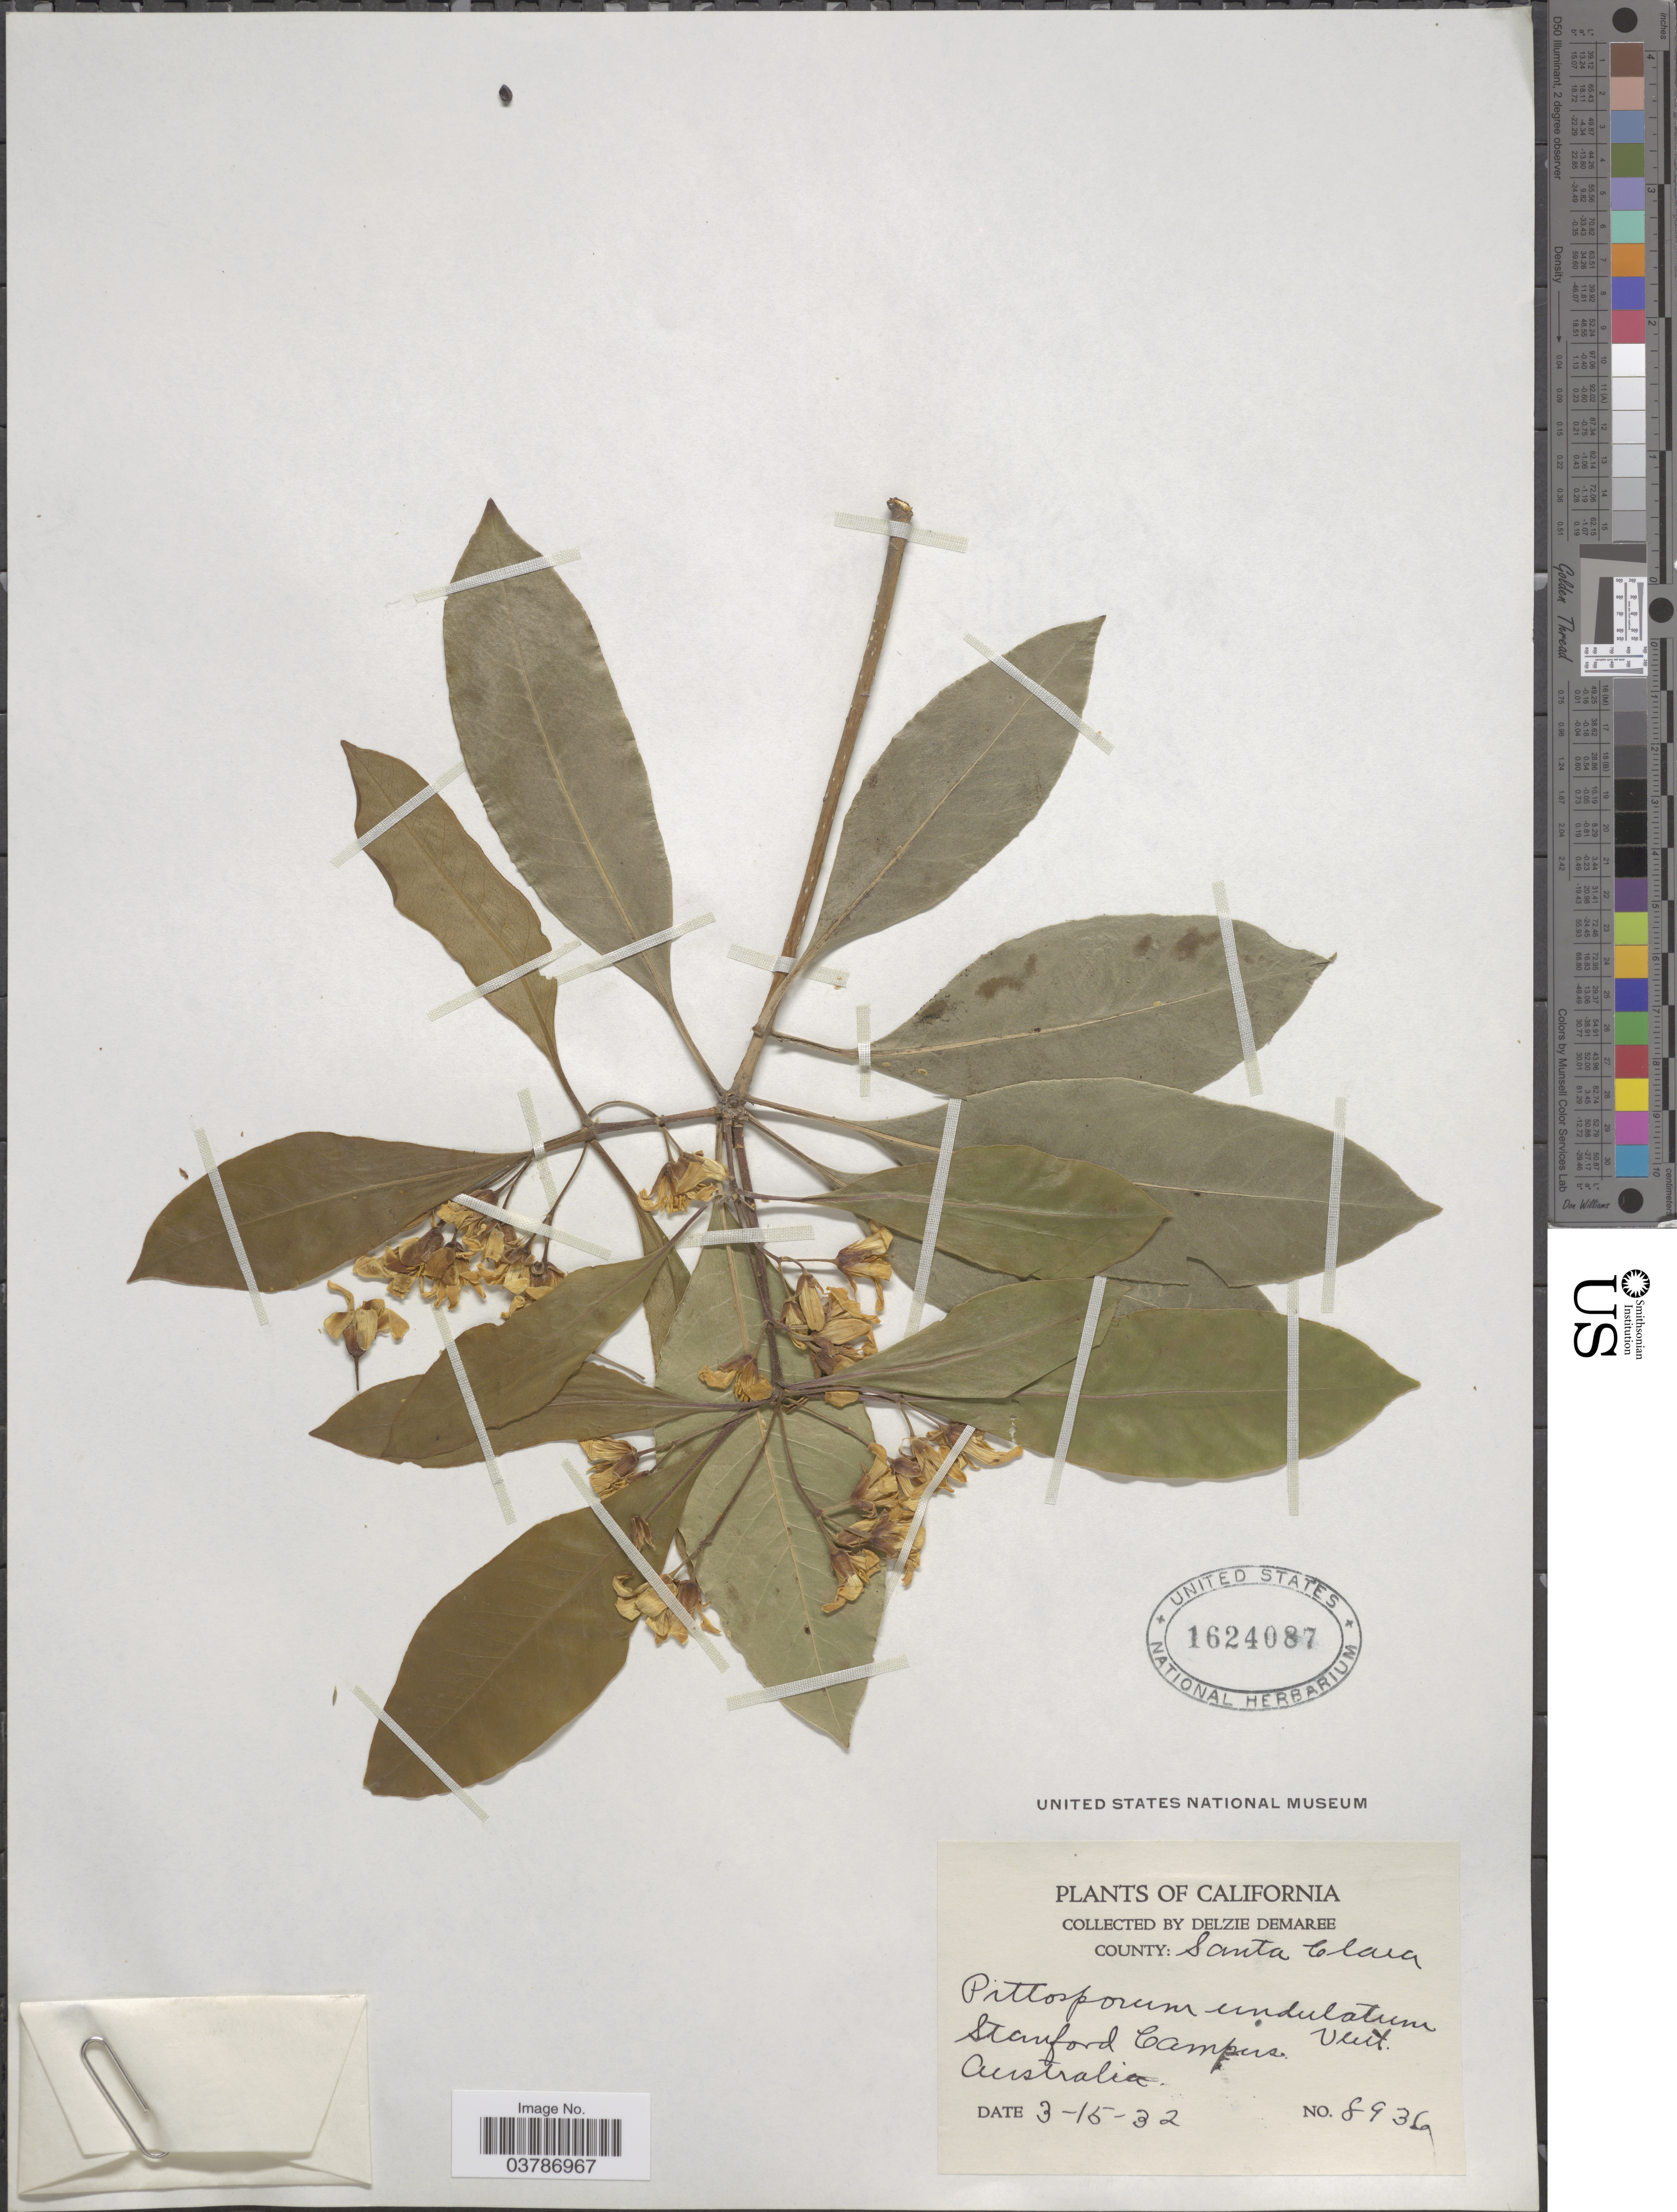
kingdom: Plantae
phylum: Tracheophyta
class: Magnoliopsida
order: Apiales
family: Pittosporaceae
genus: Pittosporum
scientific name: Pittosporum undulatum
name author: Vent.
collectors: D. Damaree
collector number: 8936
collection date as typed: Transcribed d/m/y: 15/3/32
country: United States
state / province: California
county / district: Santa Clara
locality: Santa Clara. Stanford Campus.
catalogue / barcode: US 1624087